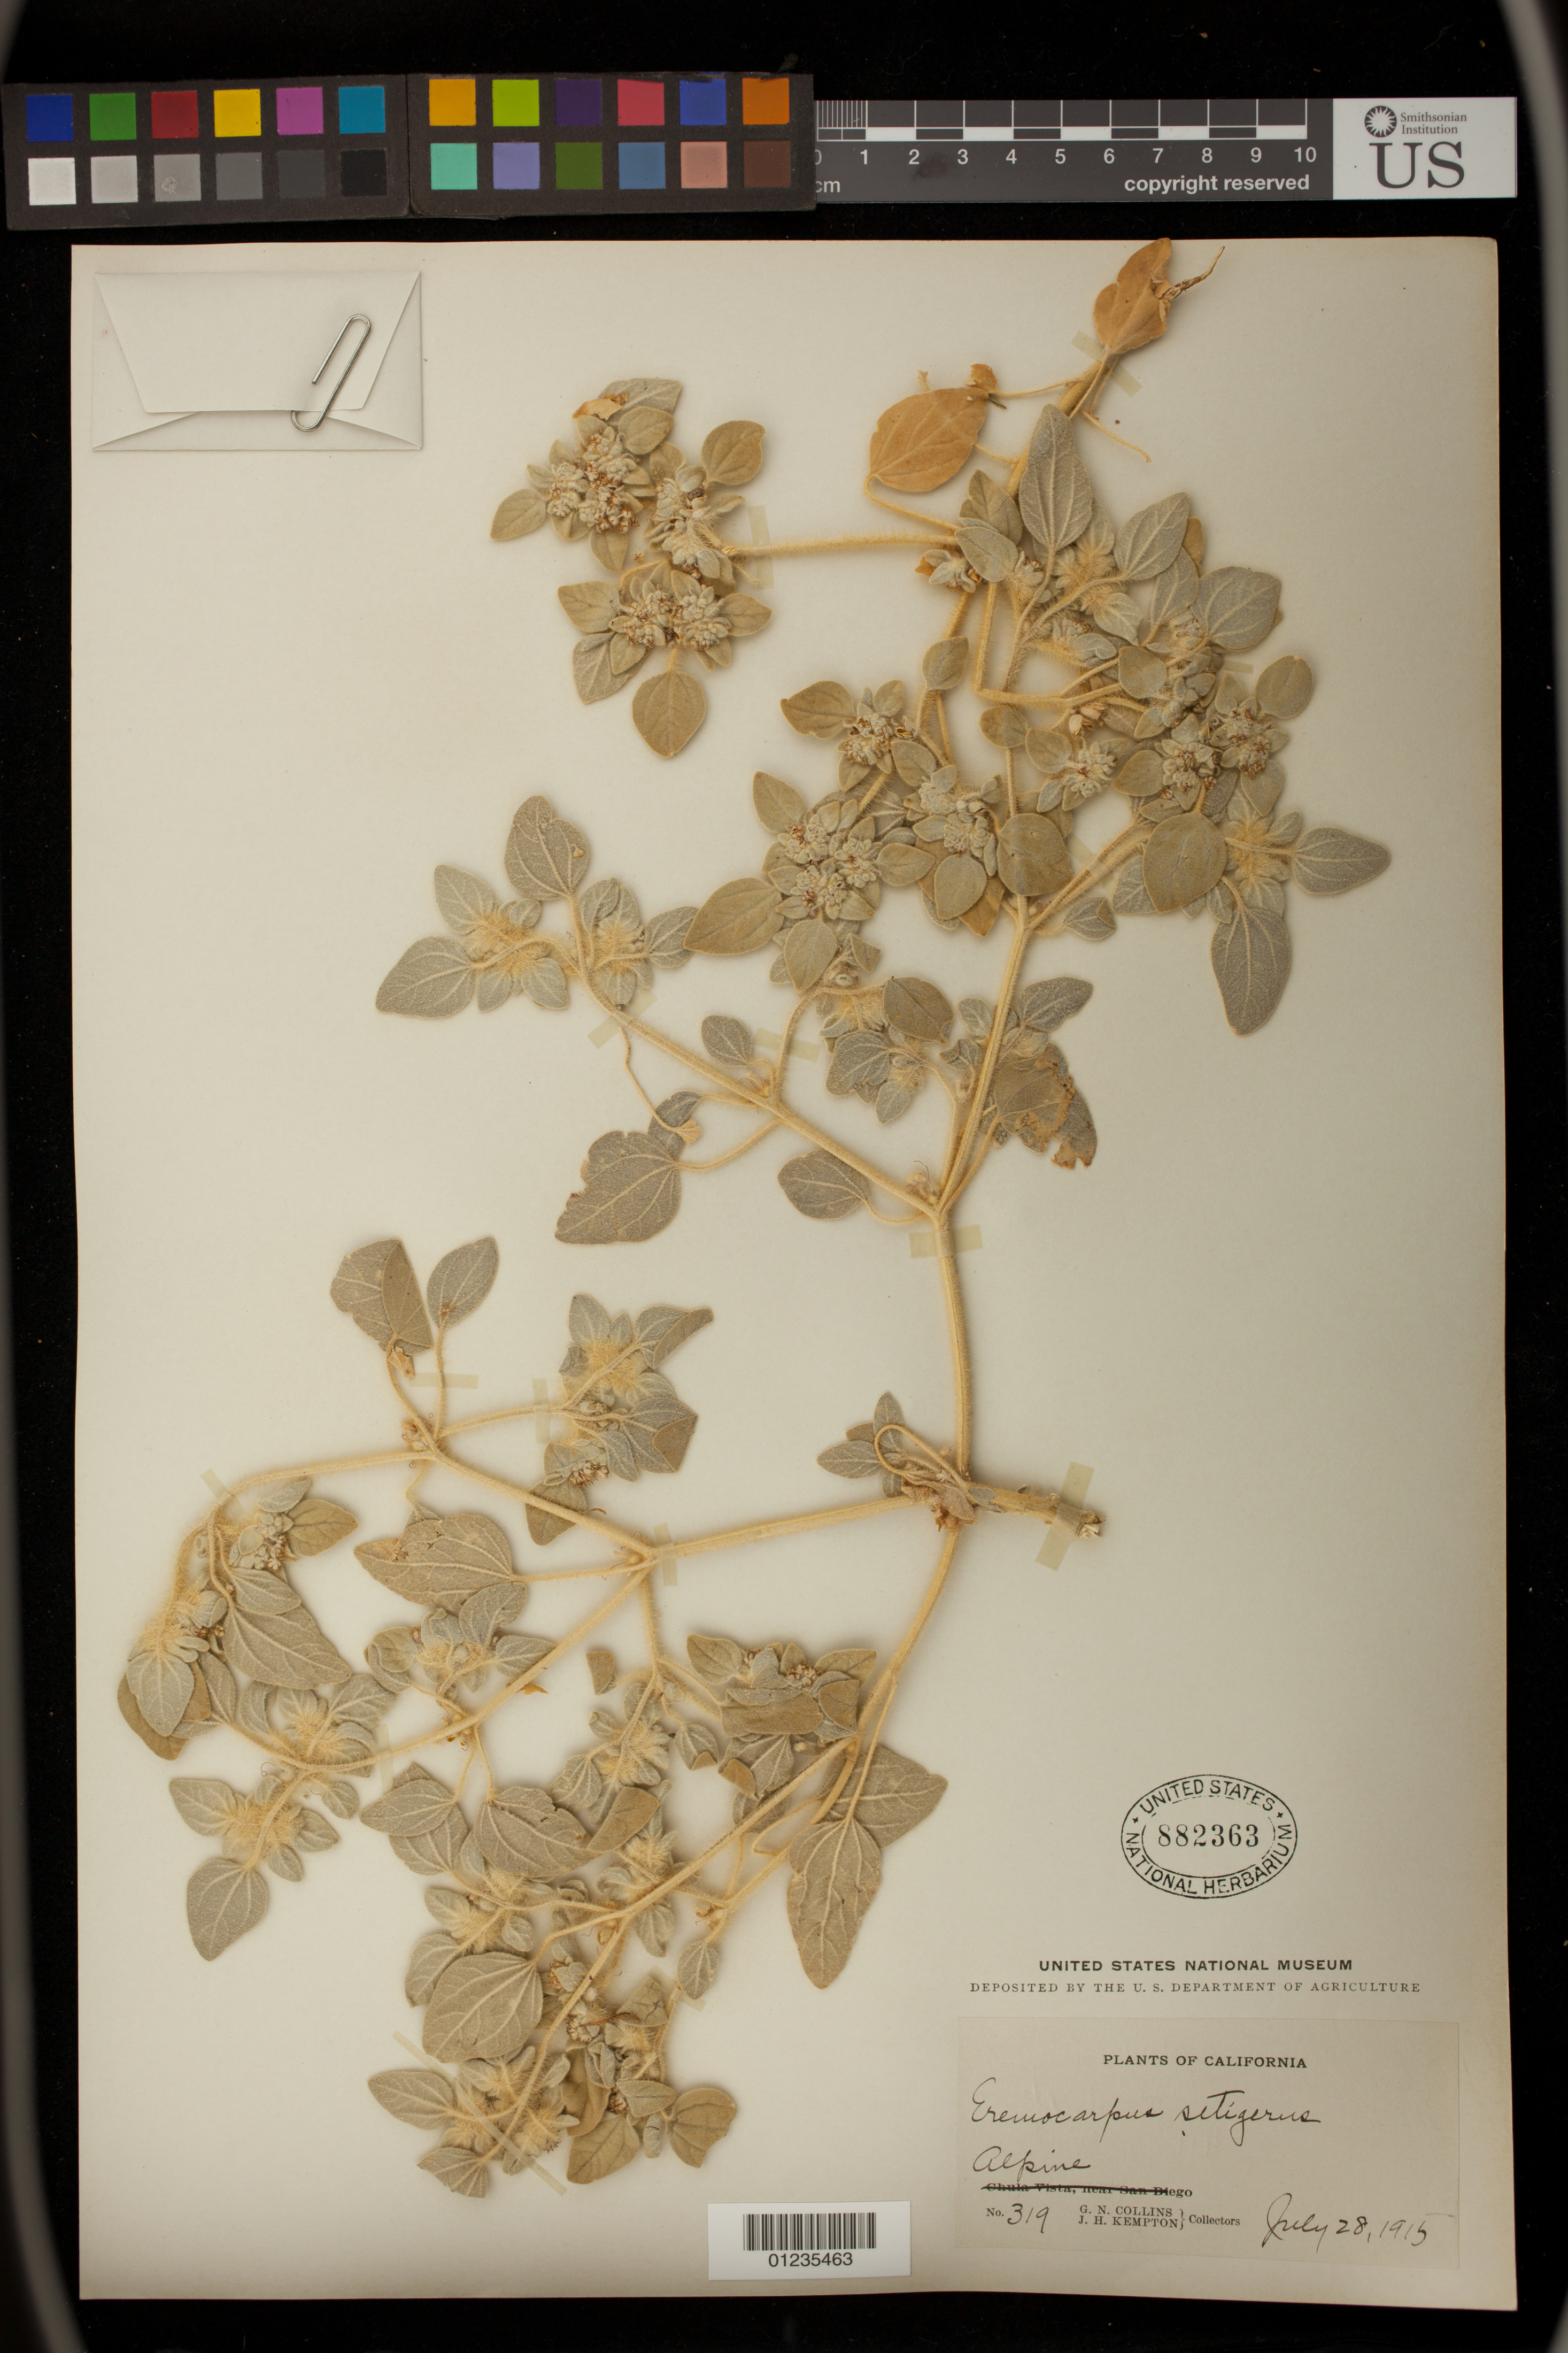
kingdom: Plantae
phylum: Tracheophyta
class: Magnoliopsida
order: Malpighiales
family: Euphorbiaceae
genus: Eremocarpus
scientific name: Eremocarpus setigerus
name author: (Hook.) Benth.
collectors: G. N. Collins & J. H. Kempton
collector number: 319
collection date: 1915-07-28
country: United States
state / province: California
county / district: Alpine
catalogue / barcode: US 882363